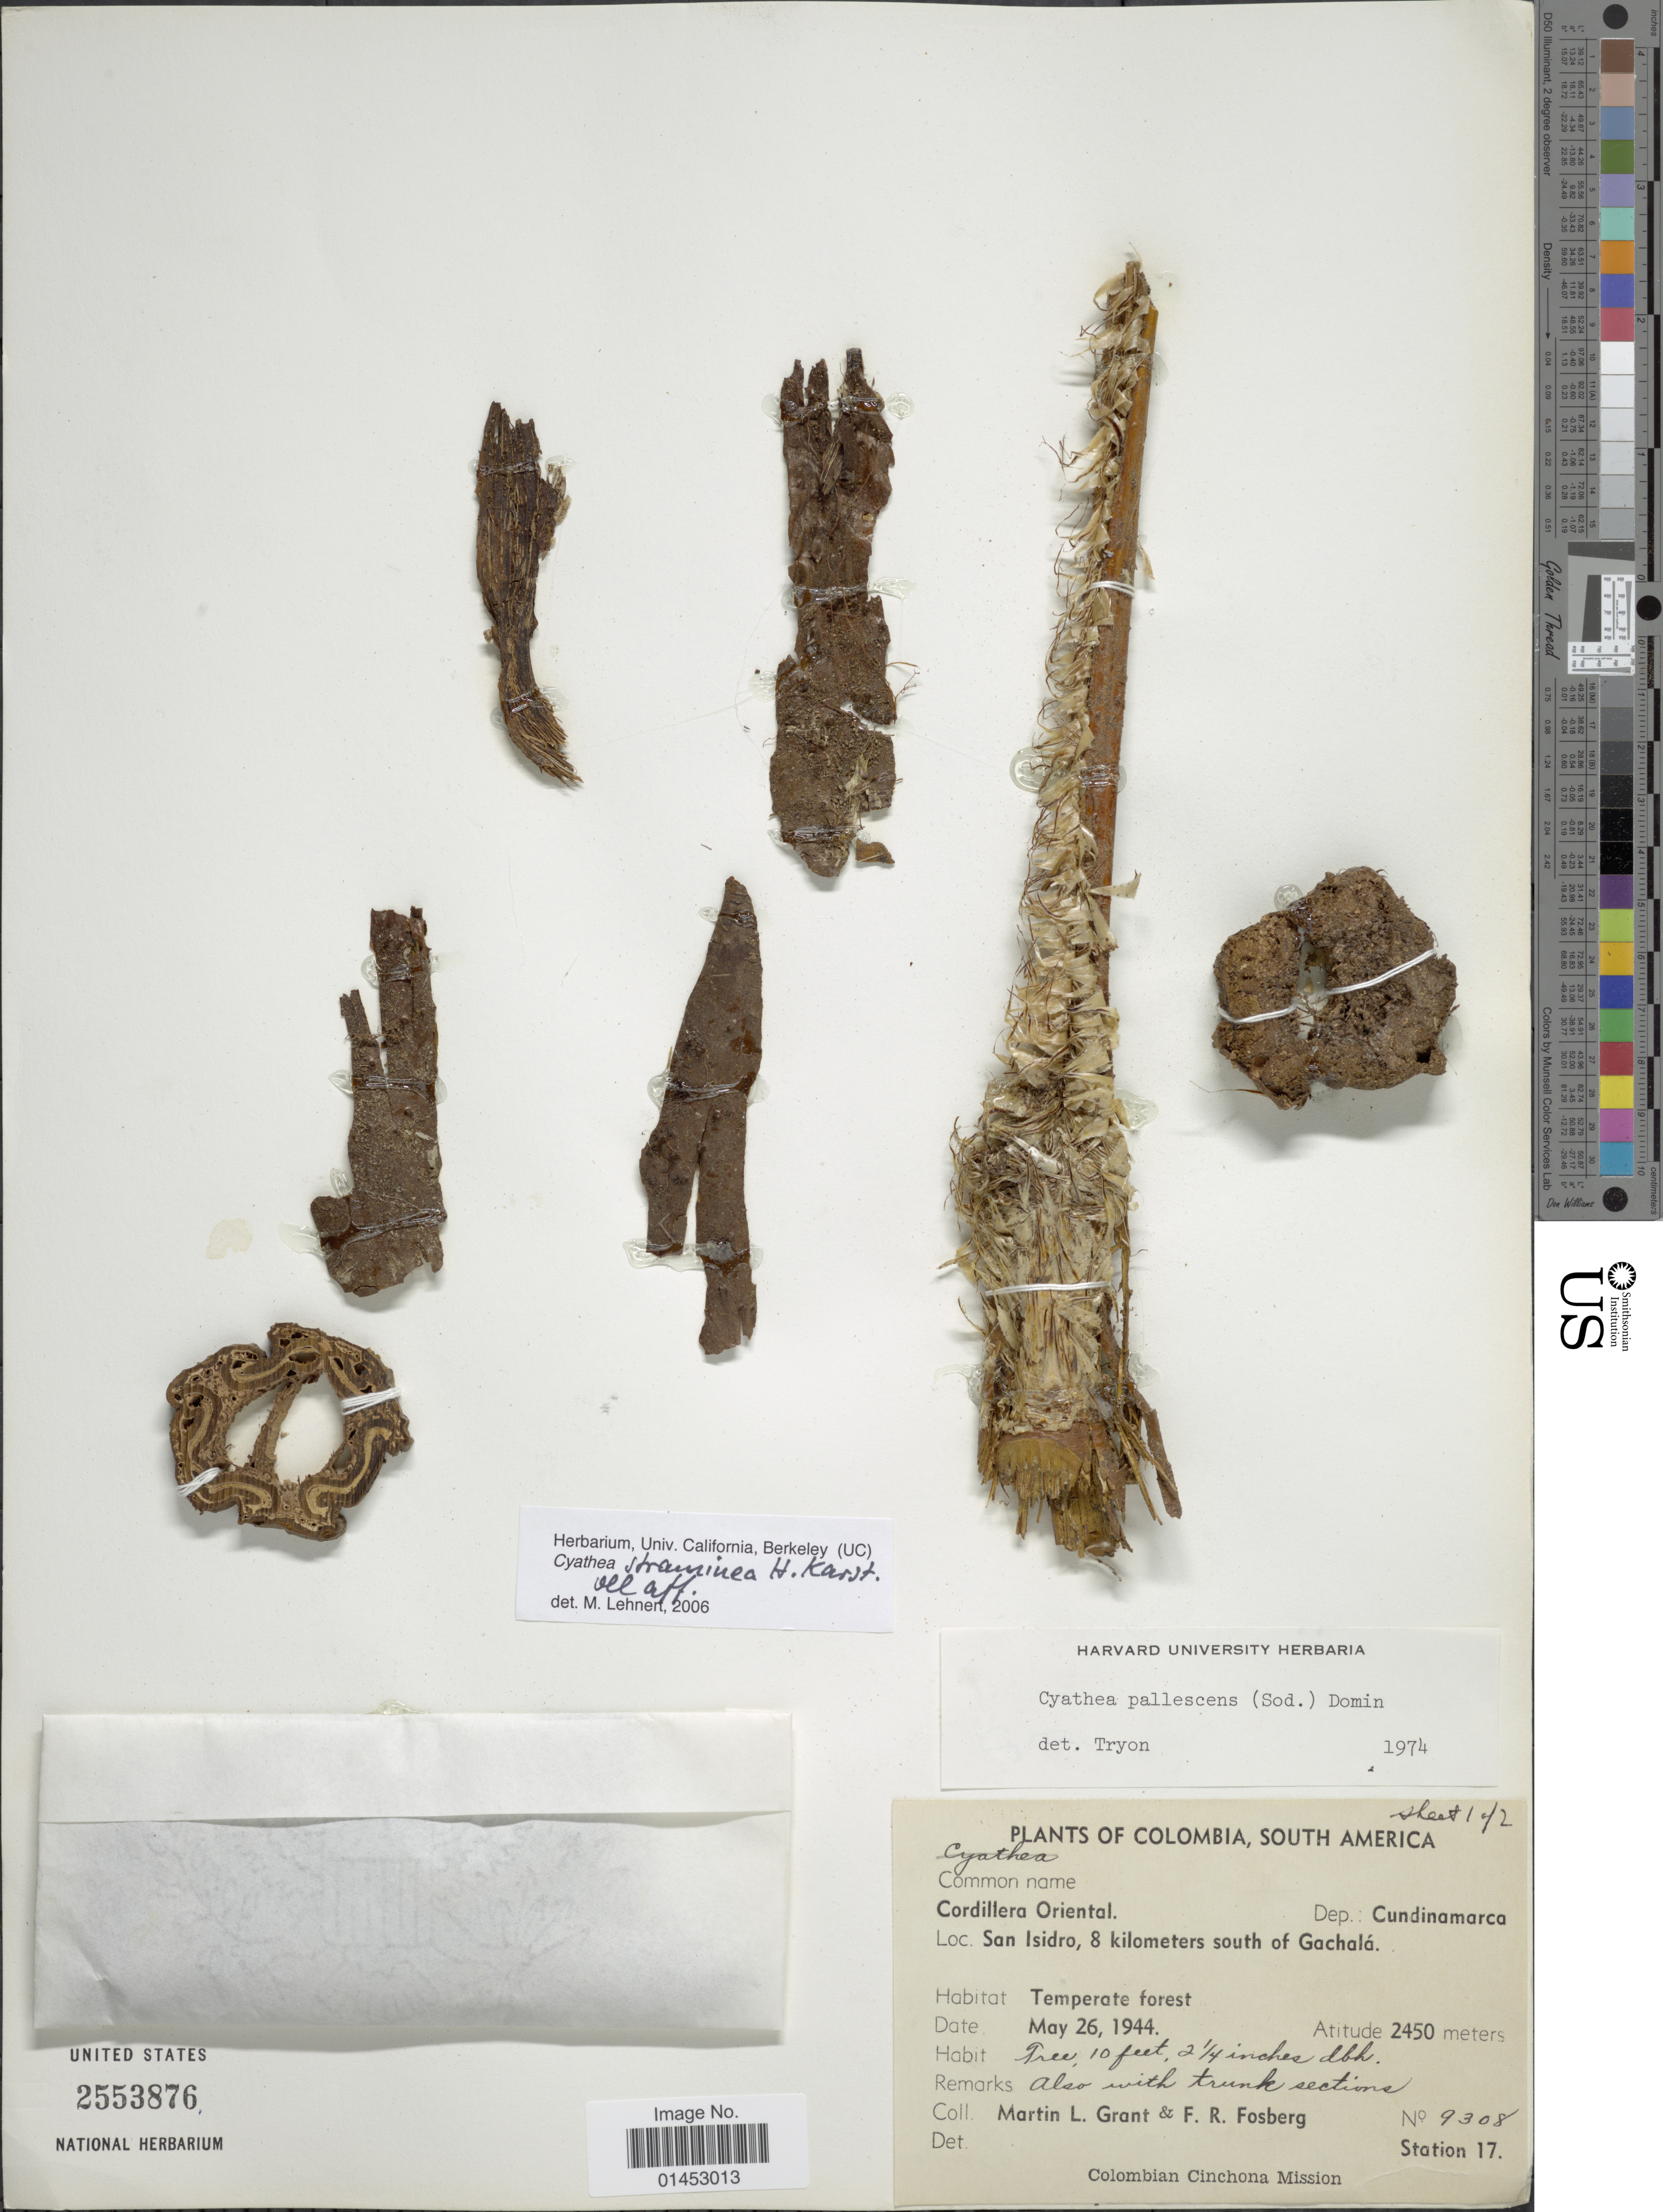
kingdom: Plantae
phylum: Tracheophyta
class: Polypodiopsida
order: Cyatheales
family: Cyatheaceae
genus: Cyathea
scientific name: Cyathea straminea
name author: H. Karst.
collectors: M. L. Grant & F. R. Fosberg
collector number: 9308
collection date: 1944-05-26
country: Colombia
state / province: Cundinamarca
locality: Cordillera Oriental,Dep. Cundinamarca, San Isidro, 8 kilometers south of Gachal5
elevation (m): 2450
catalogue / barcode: US 2553876